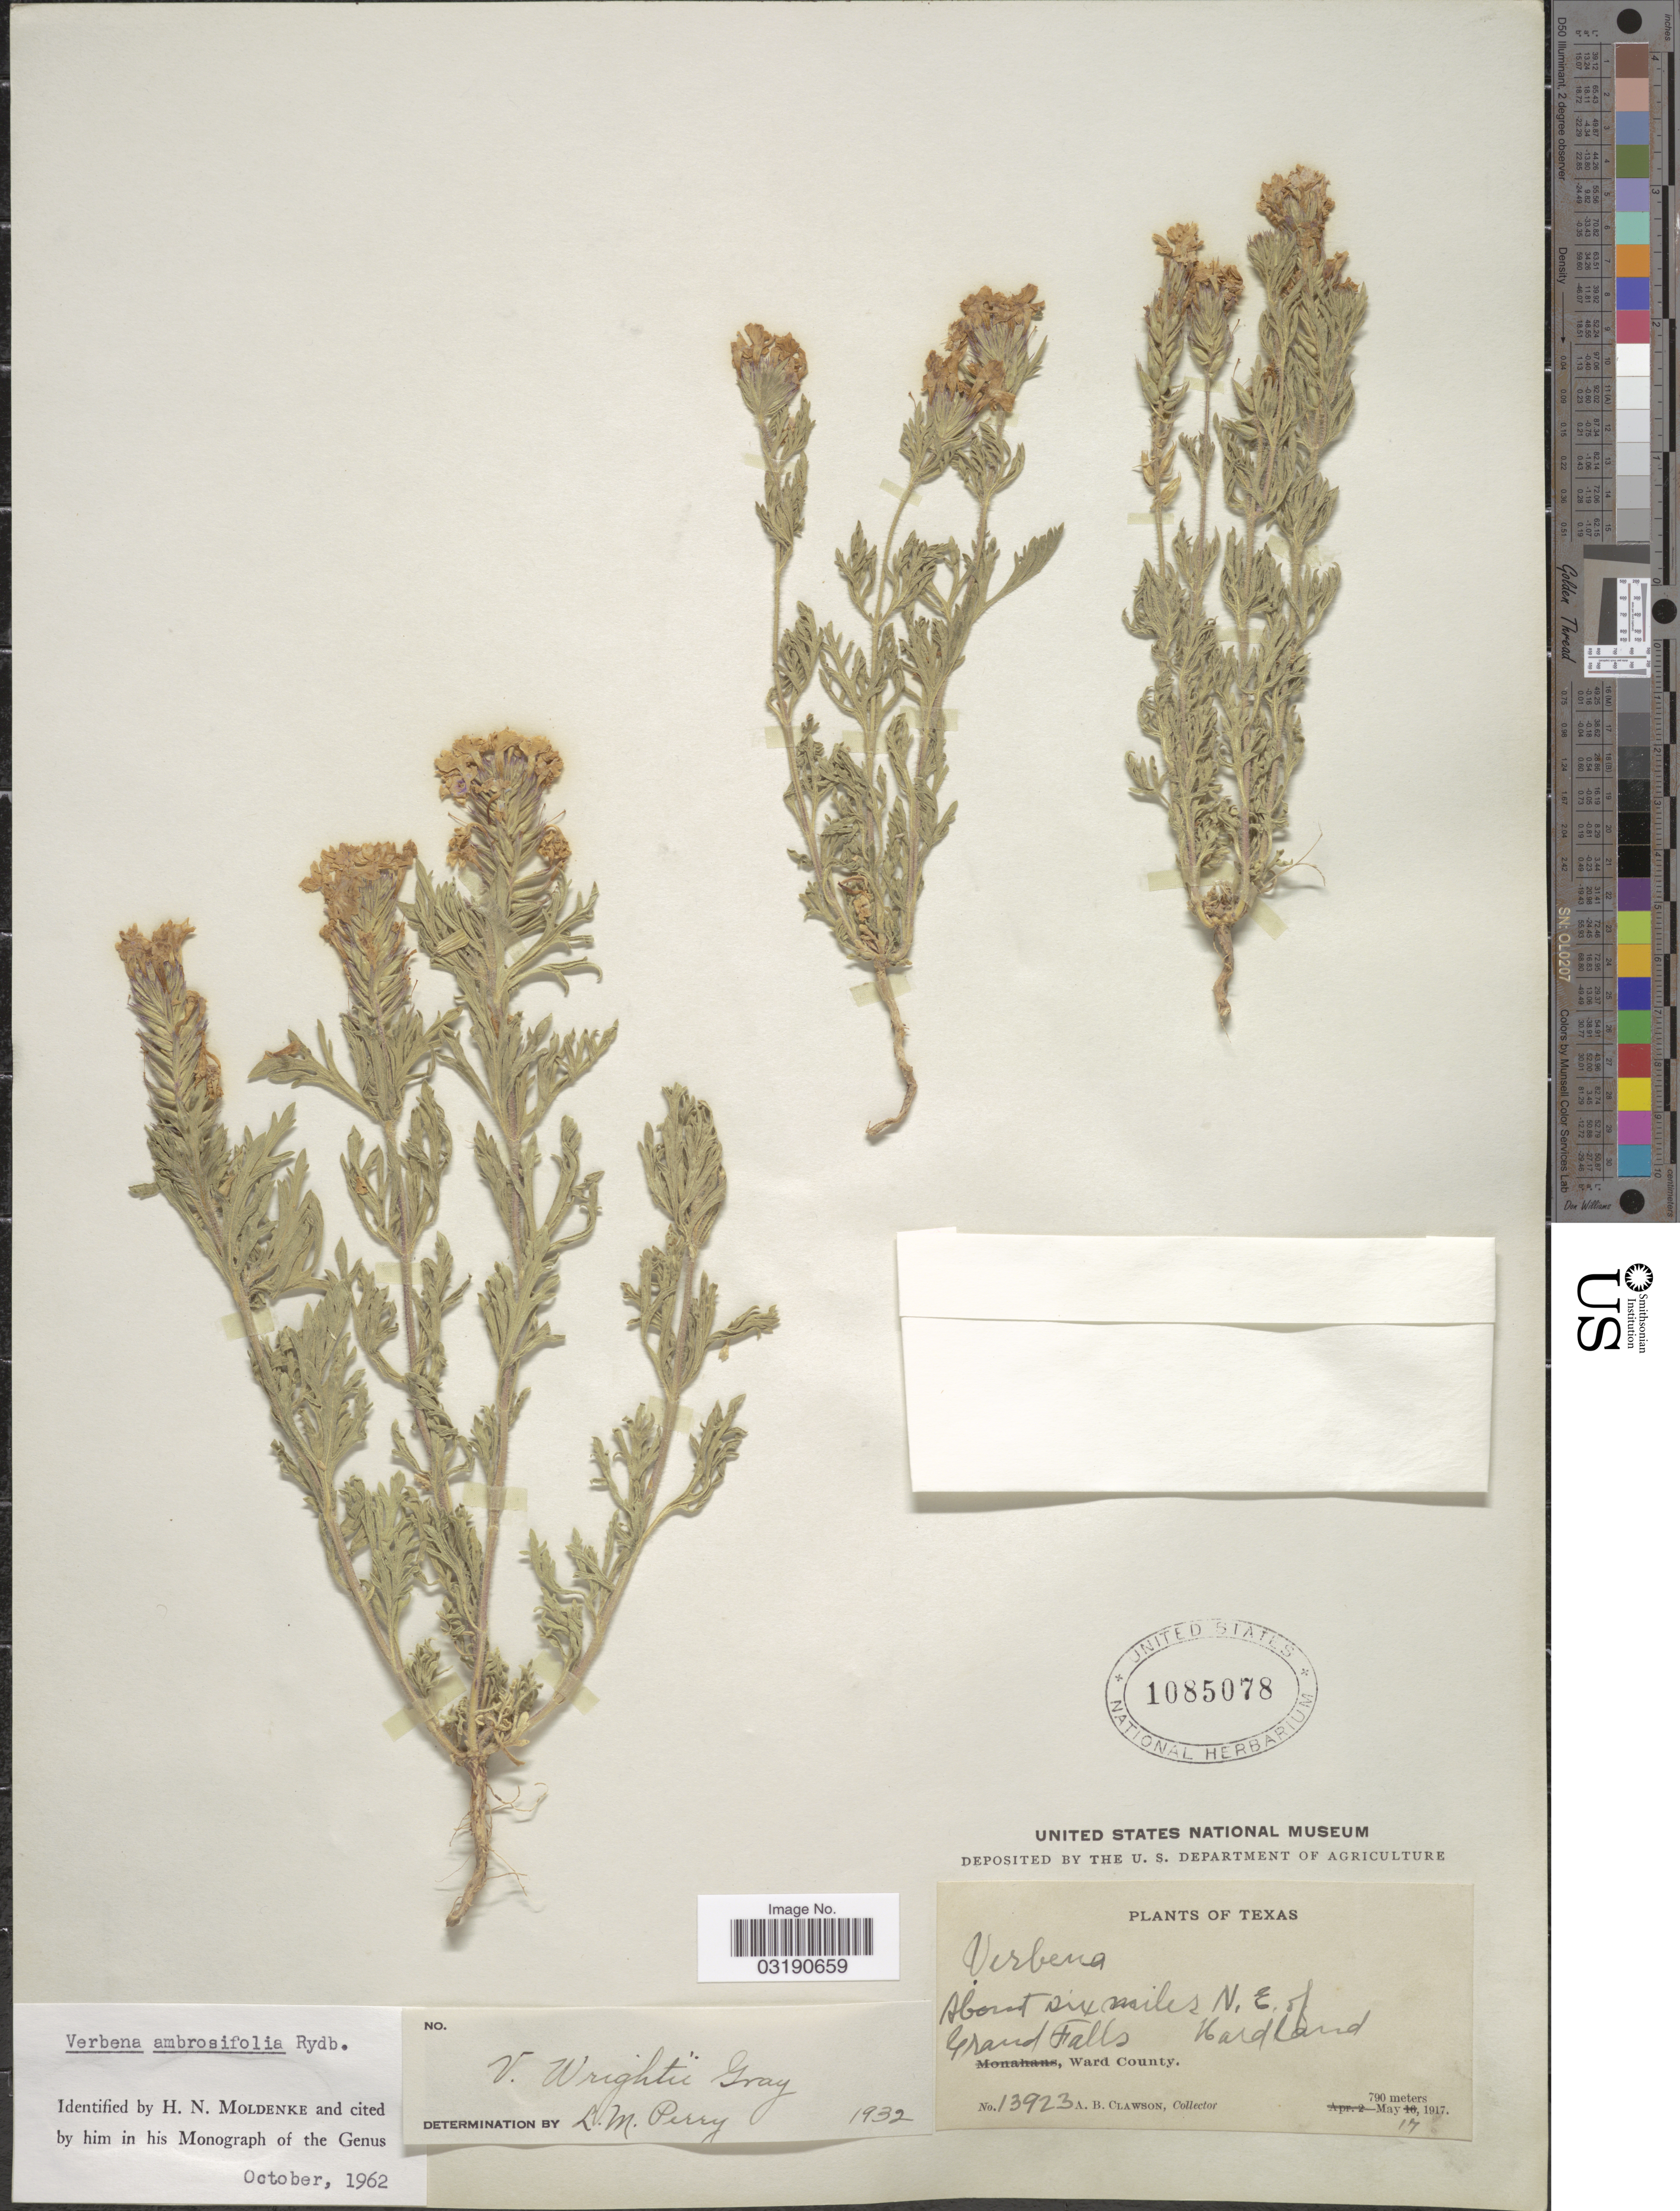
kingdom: Plantae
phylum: Tracheophyta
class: Magnoliopsida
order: Lamiales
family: Verbenaceae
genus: Verbena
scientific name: Verbena ambrosiifolia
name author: Rydb. ex Small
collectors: A. Clawson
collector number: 13923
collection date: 1917-05-17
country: United States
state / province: Texas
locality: About six miles N.E. of Hardland. Grand Falls, Ward County.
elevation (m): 790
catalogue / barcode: US 1085078